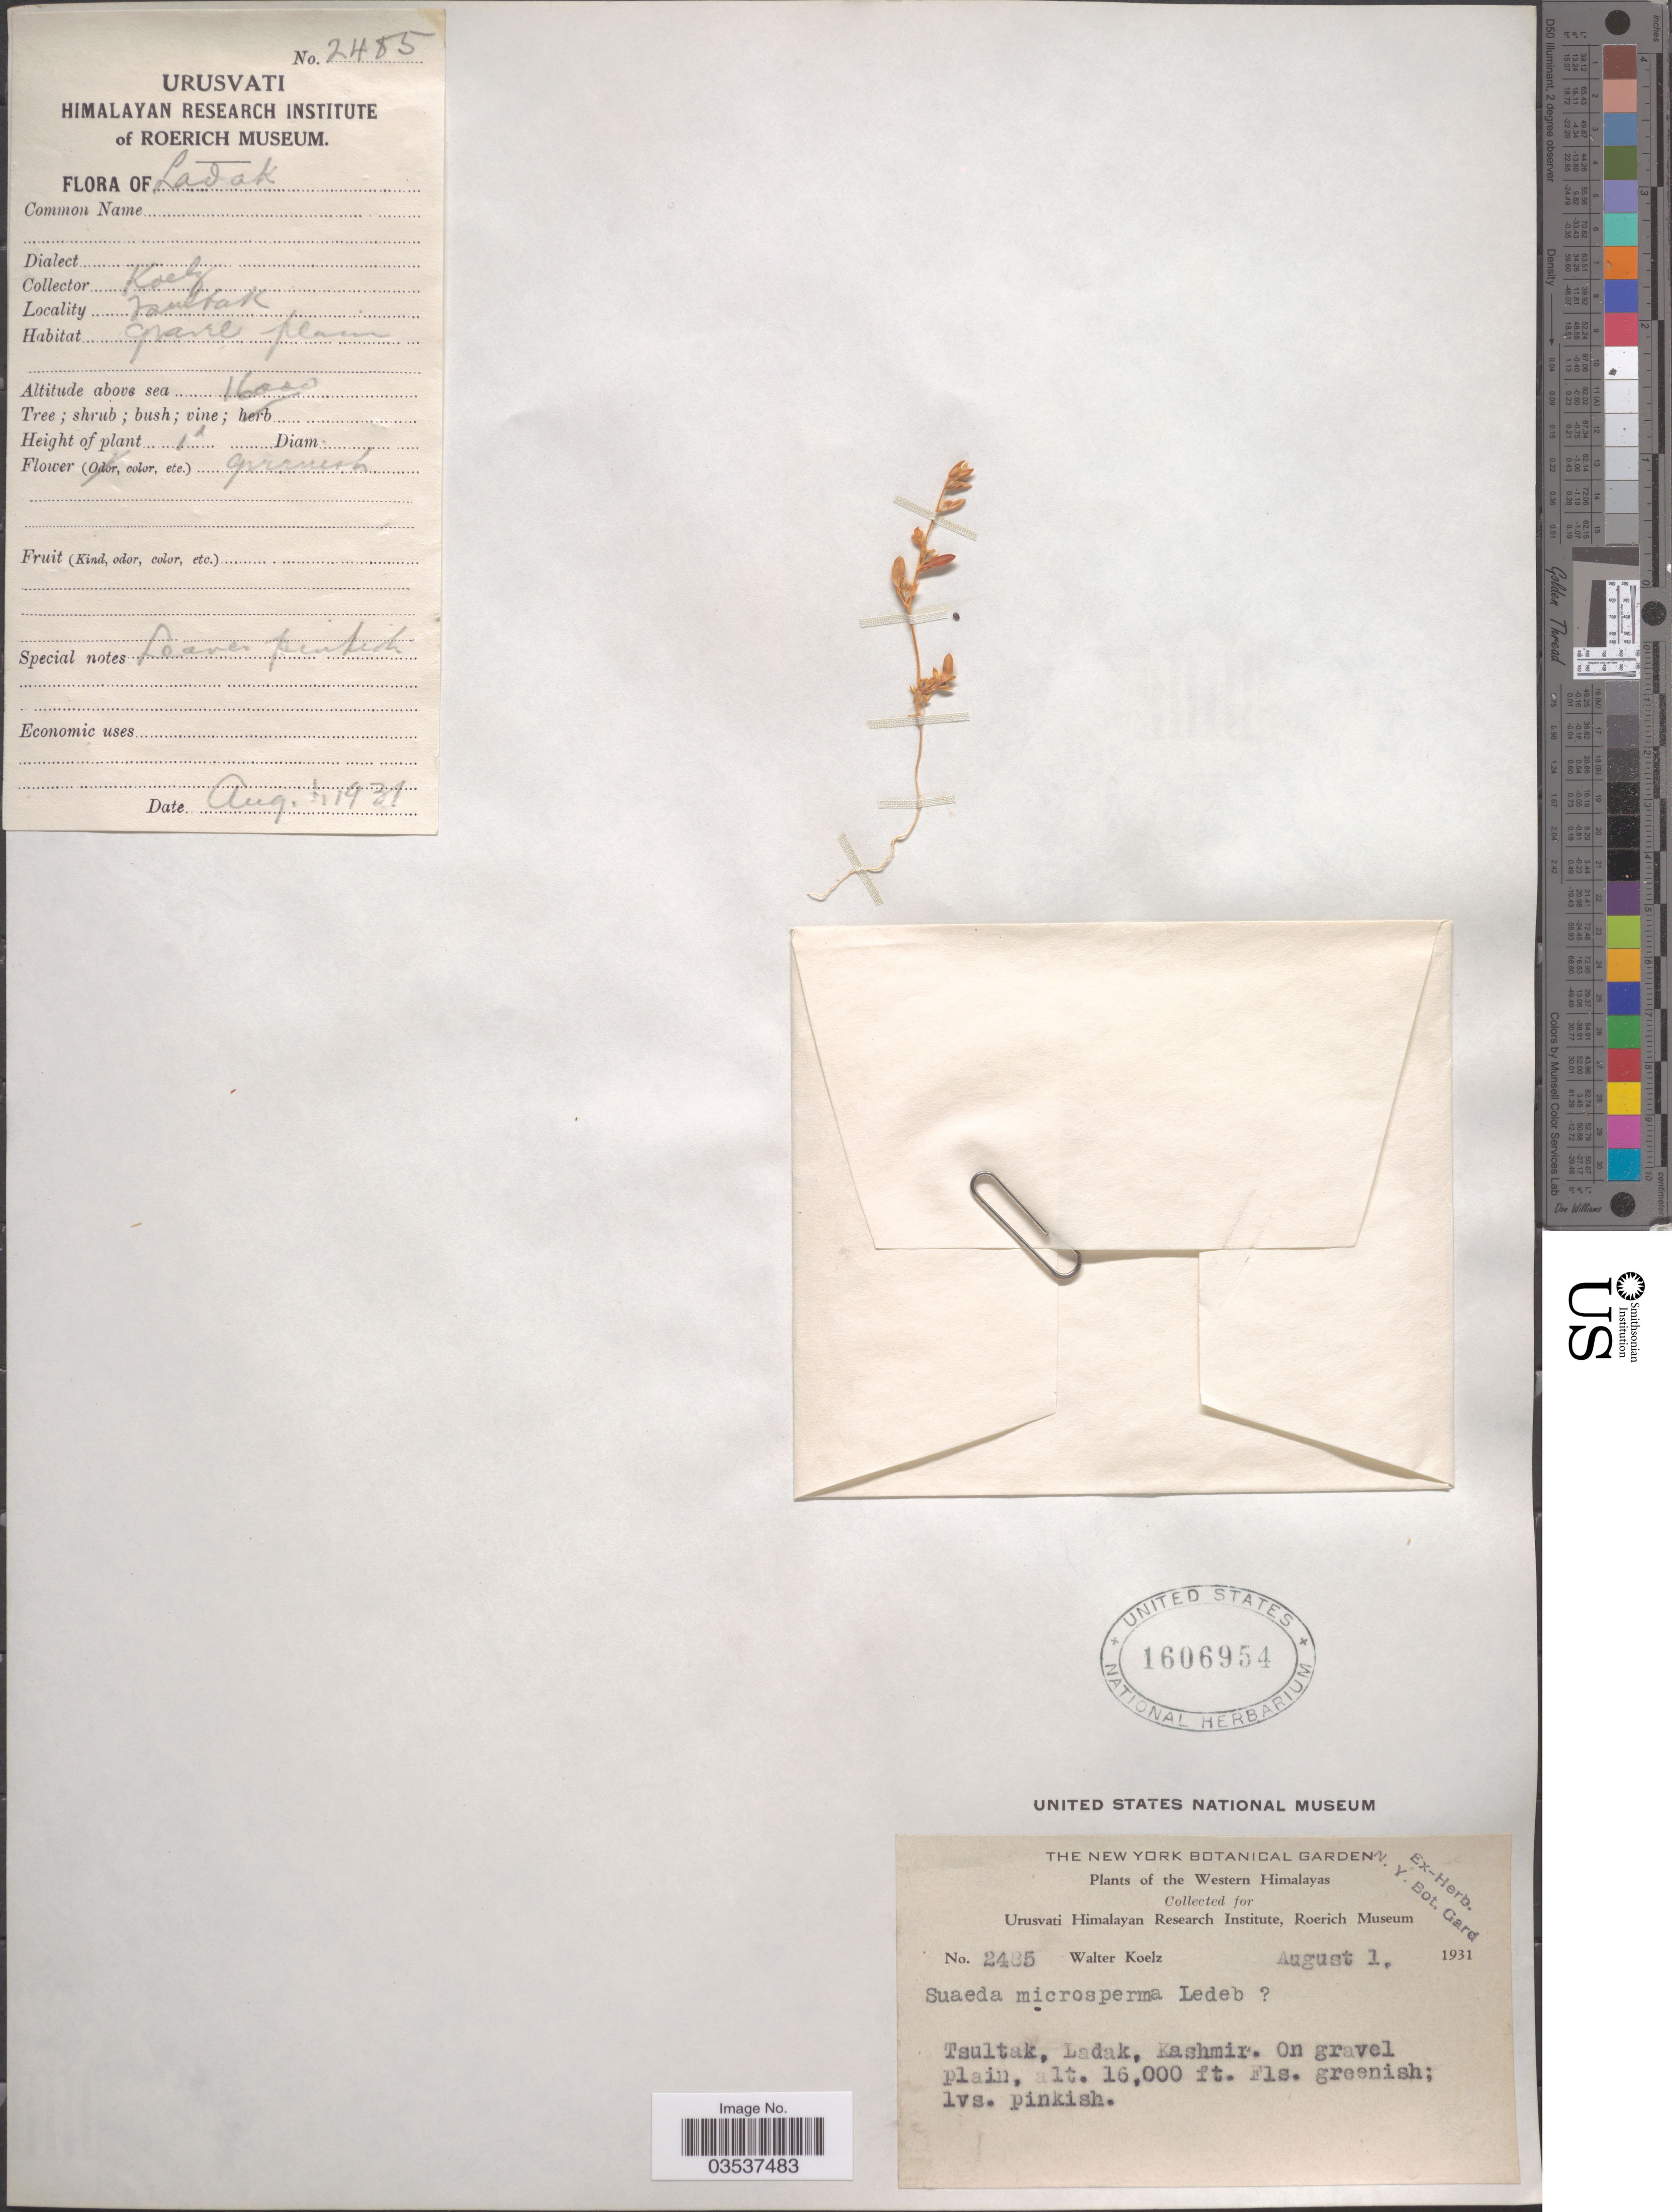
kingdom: Plantae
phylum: Tracheophyta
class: Magnoliopsida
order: Caryophyllales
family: Amaranthaceae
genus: Suaeda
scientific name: Suaeda microsperma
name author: (C.A. Mey.) Fenzl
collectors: W. N. Koelz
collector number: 2485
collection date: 1931-08-01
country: India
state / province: Ladakh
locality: Western Himalayas. Tsultak, Ladak, Kashmir.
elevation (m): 4877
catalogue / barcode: US 1606954